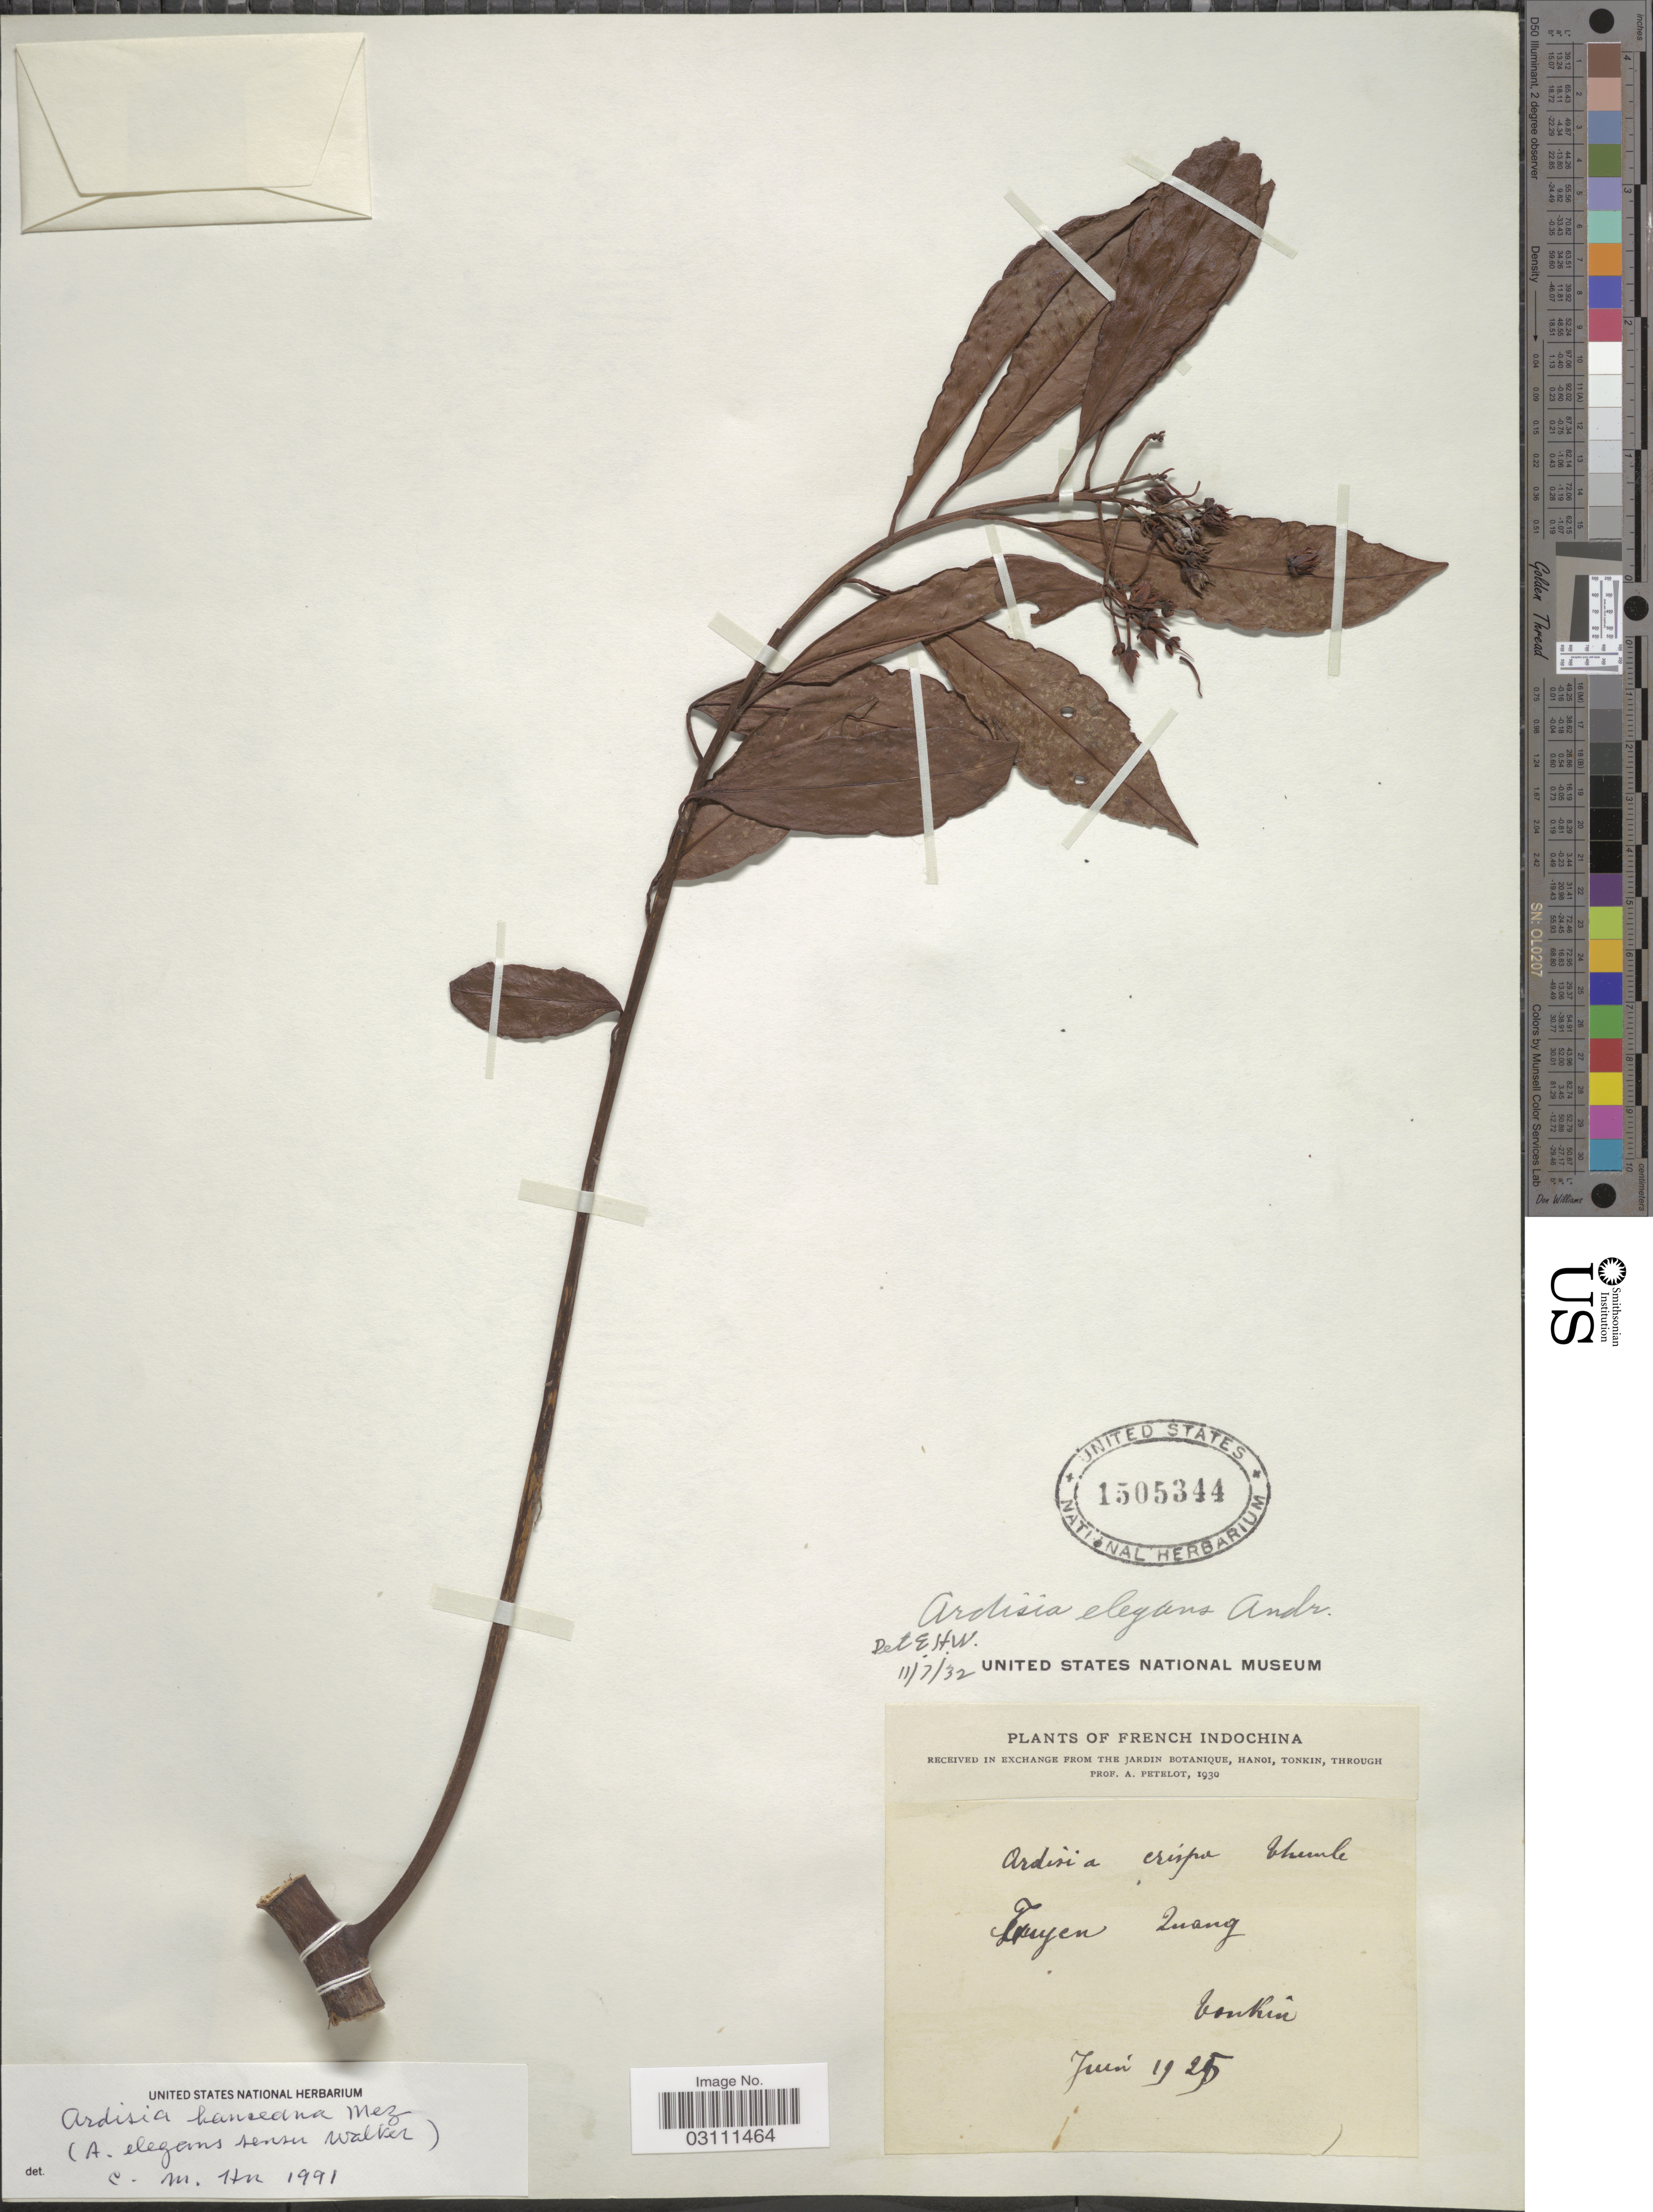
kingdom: Plantae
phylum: Tracheophyta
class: Magnoliopsida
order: Ericales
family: Primulaceae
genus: Ardisia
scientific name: Ardisia elegans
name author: Andrews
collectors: A. Petelot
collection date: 1925-06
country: Vietnam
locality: French Indochina, Zuyen [interpreted] Quang [interpreted].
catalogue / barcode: US 1505344